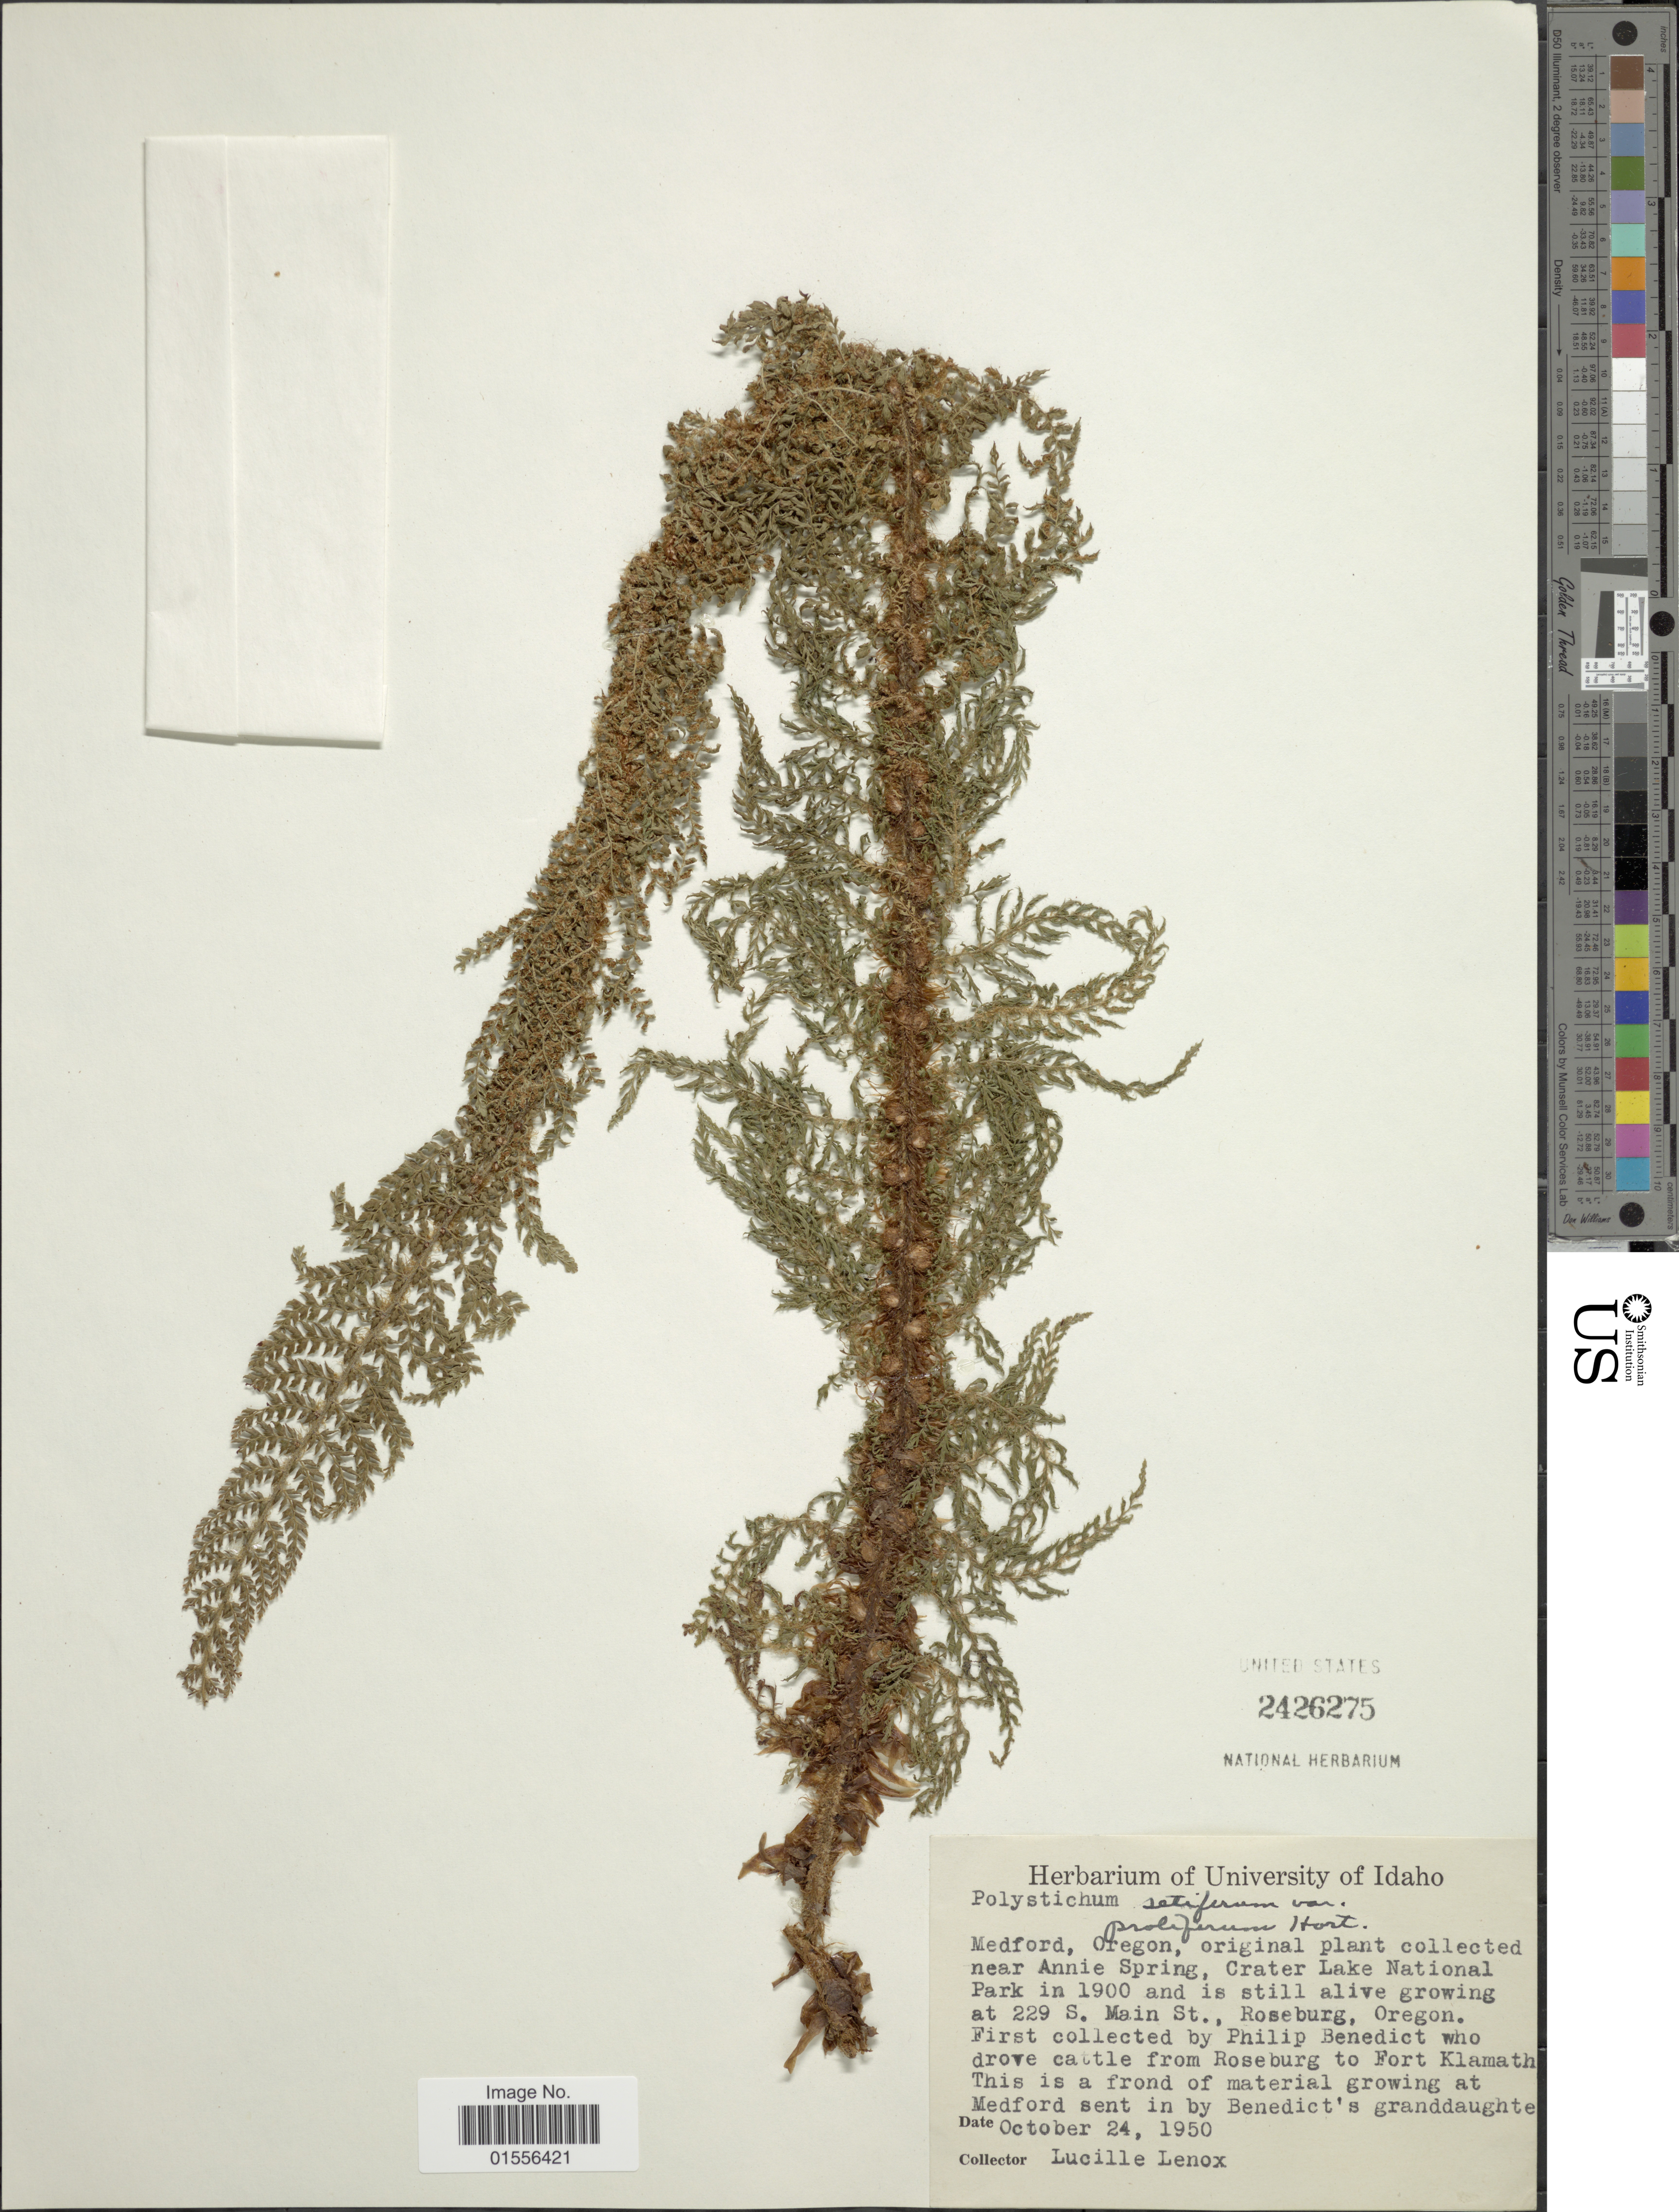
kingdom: Plantae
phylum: Tracheophyta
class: Polypodiopsida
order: Polypodiales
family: Dryopteridaceae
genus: Polystichum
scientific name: Polystichum setiferum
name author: (Forssk.) Moore ex Woynar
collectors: L. Lenox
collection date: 1950-10-24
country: United States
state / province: Oregon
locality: Medford, Oregon, original plant collected near Annie Spring, Crater Lake Nationla Park, S Main St Roseburg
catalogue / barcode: US 2426275